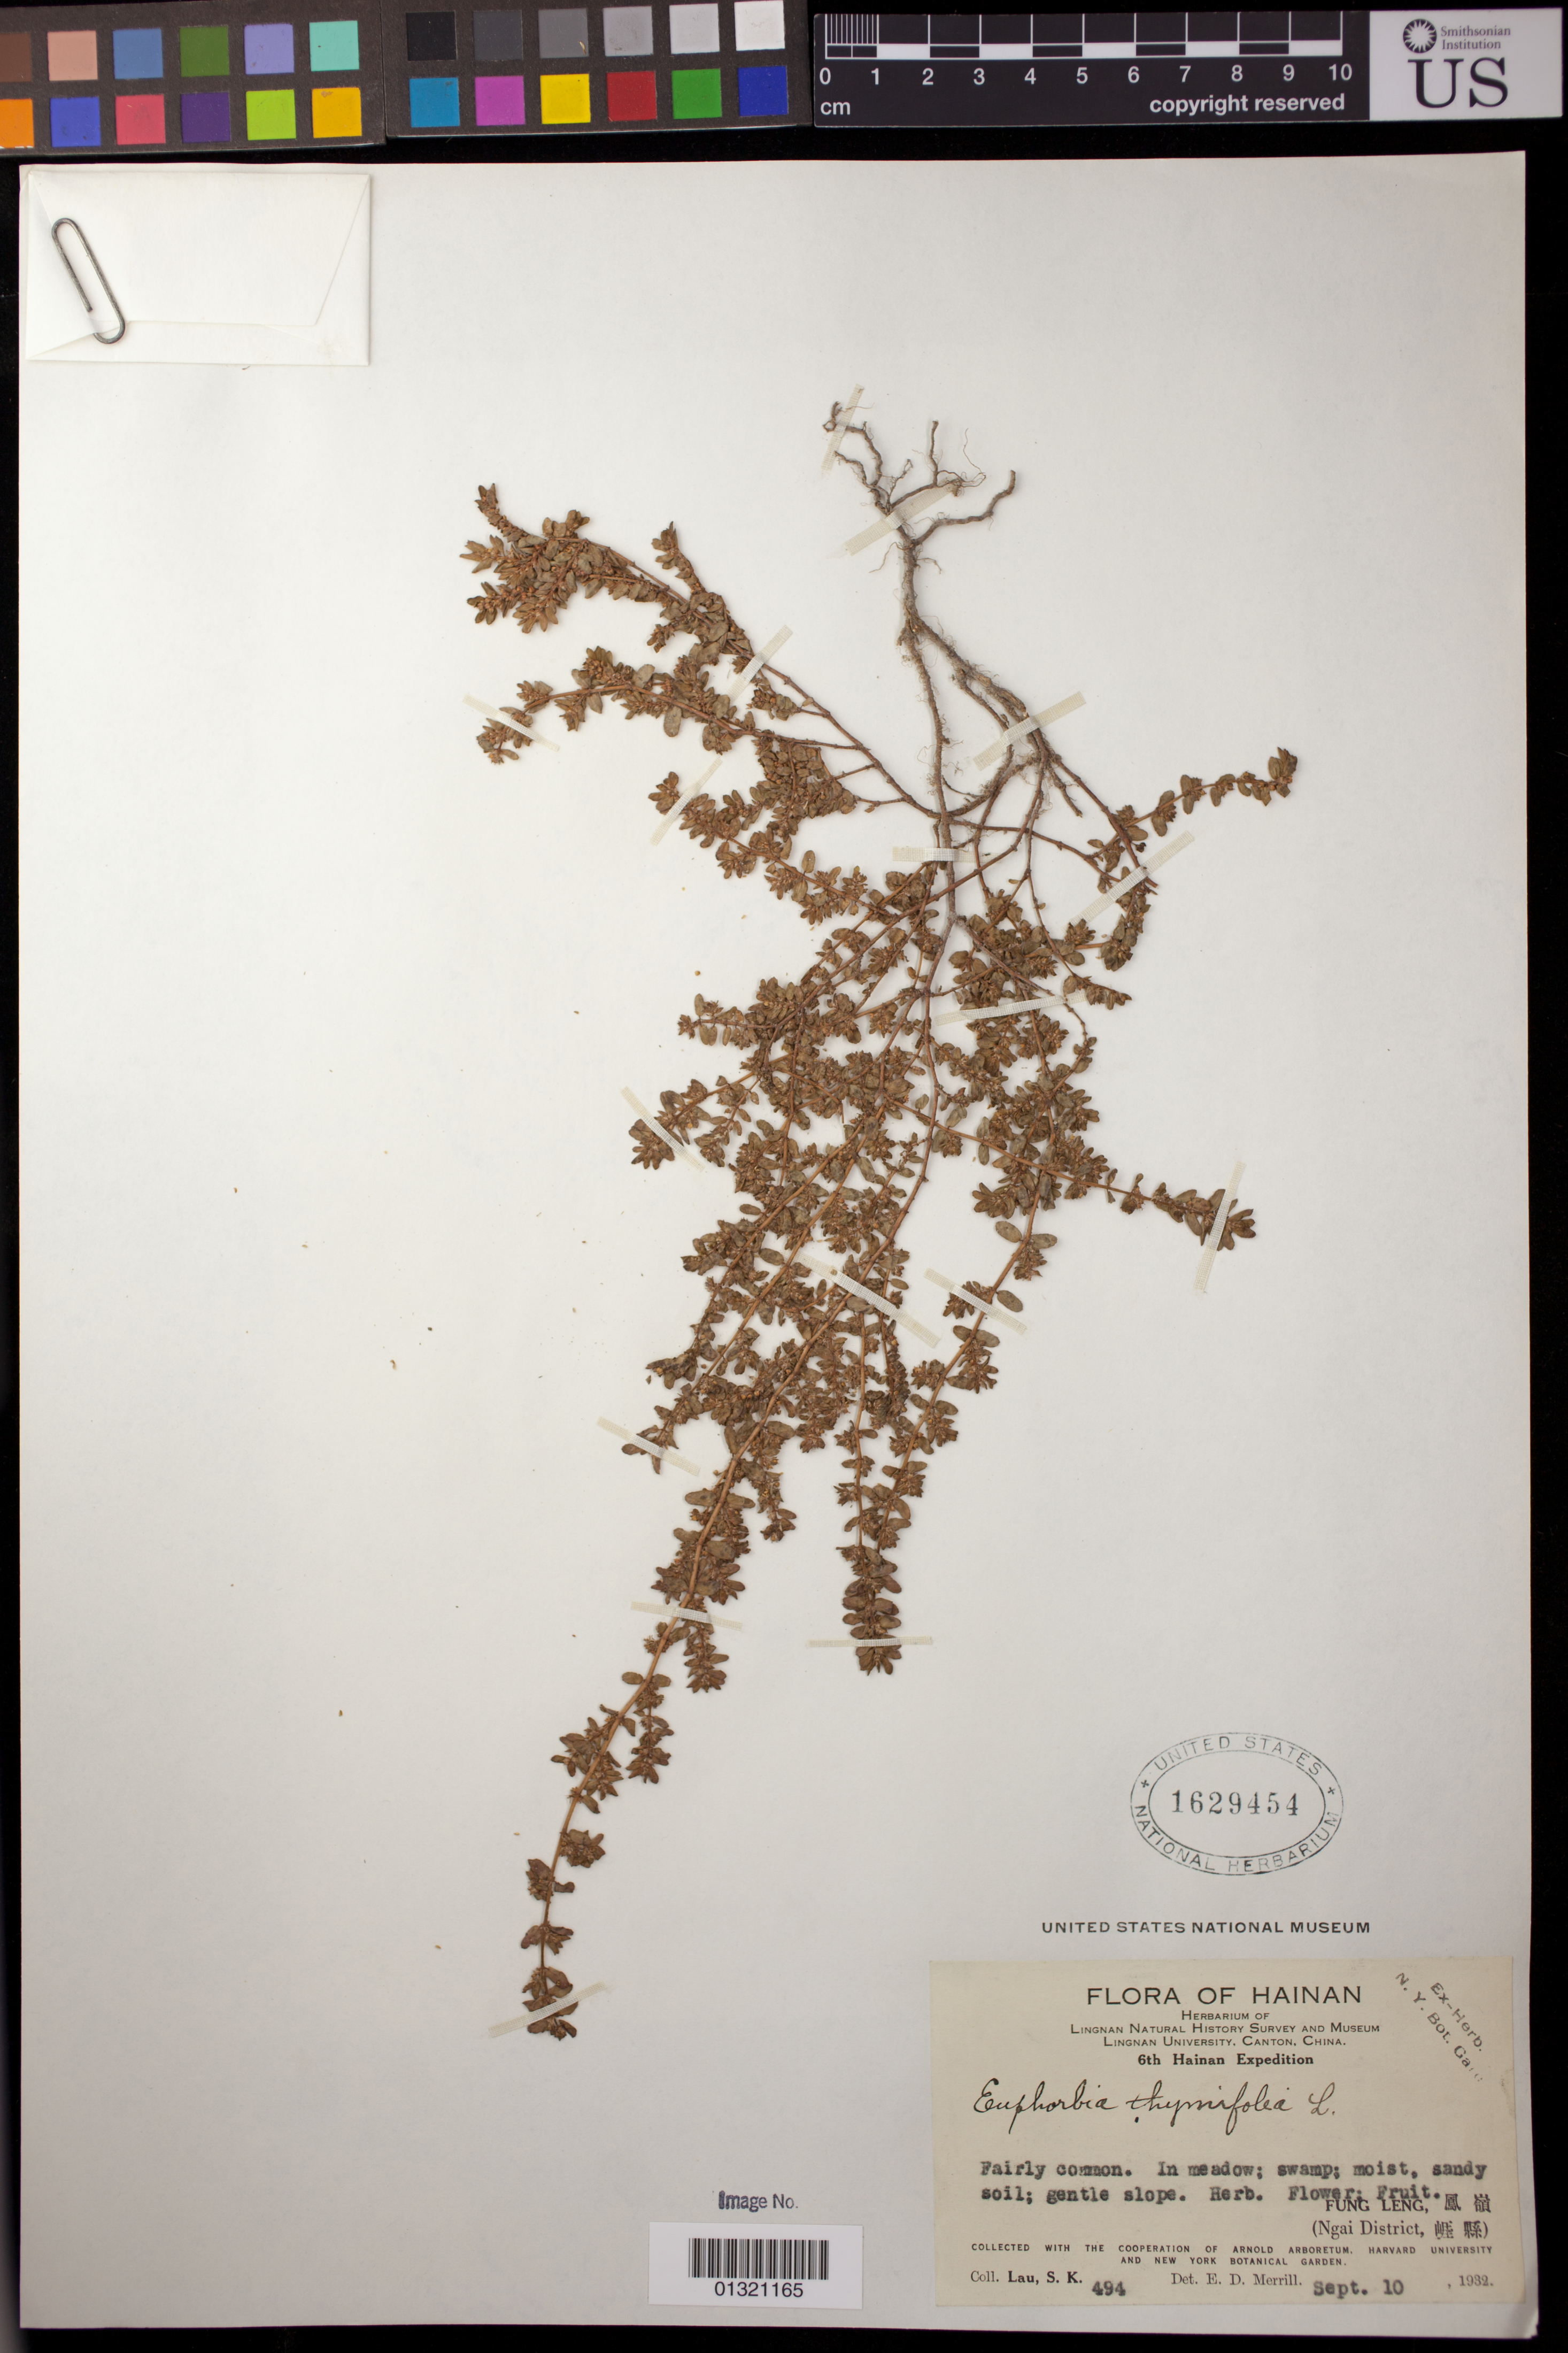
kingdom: Plantae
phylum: Tracheophyta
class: Magnoliopsida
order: Malpighiales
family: Euphorbiaceae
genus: Euphorbia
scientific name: Euphorbia thymifolia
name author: L.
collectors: S. K. Lau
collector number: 494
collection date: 1932-09-10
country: China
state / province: Hainan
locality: Fung Leng (Ngai District)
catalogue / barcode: US 1629454